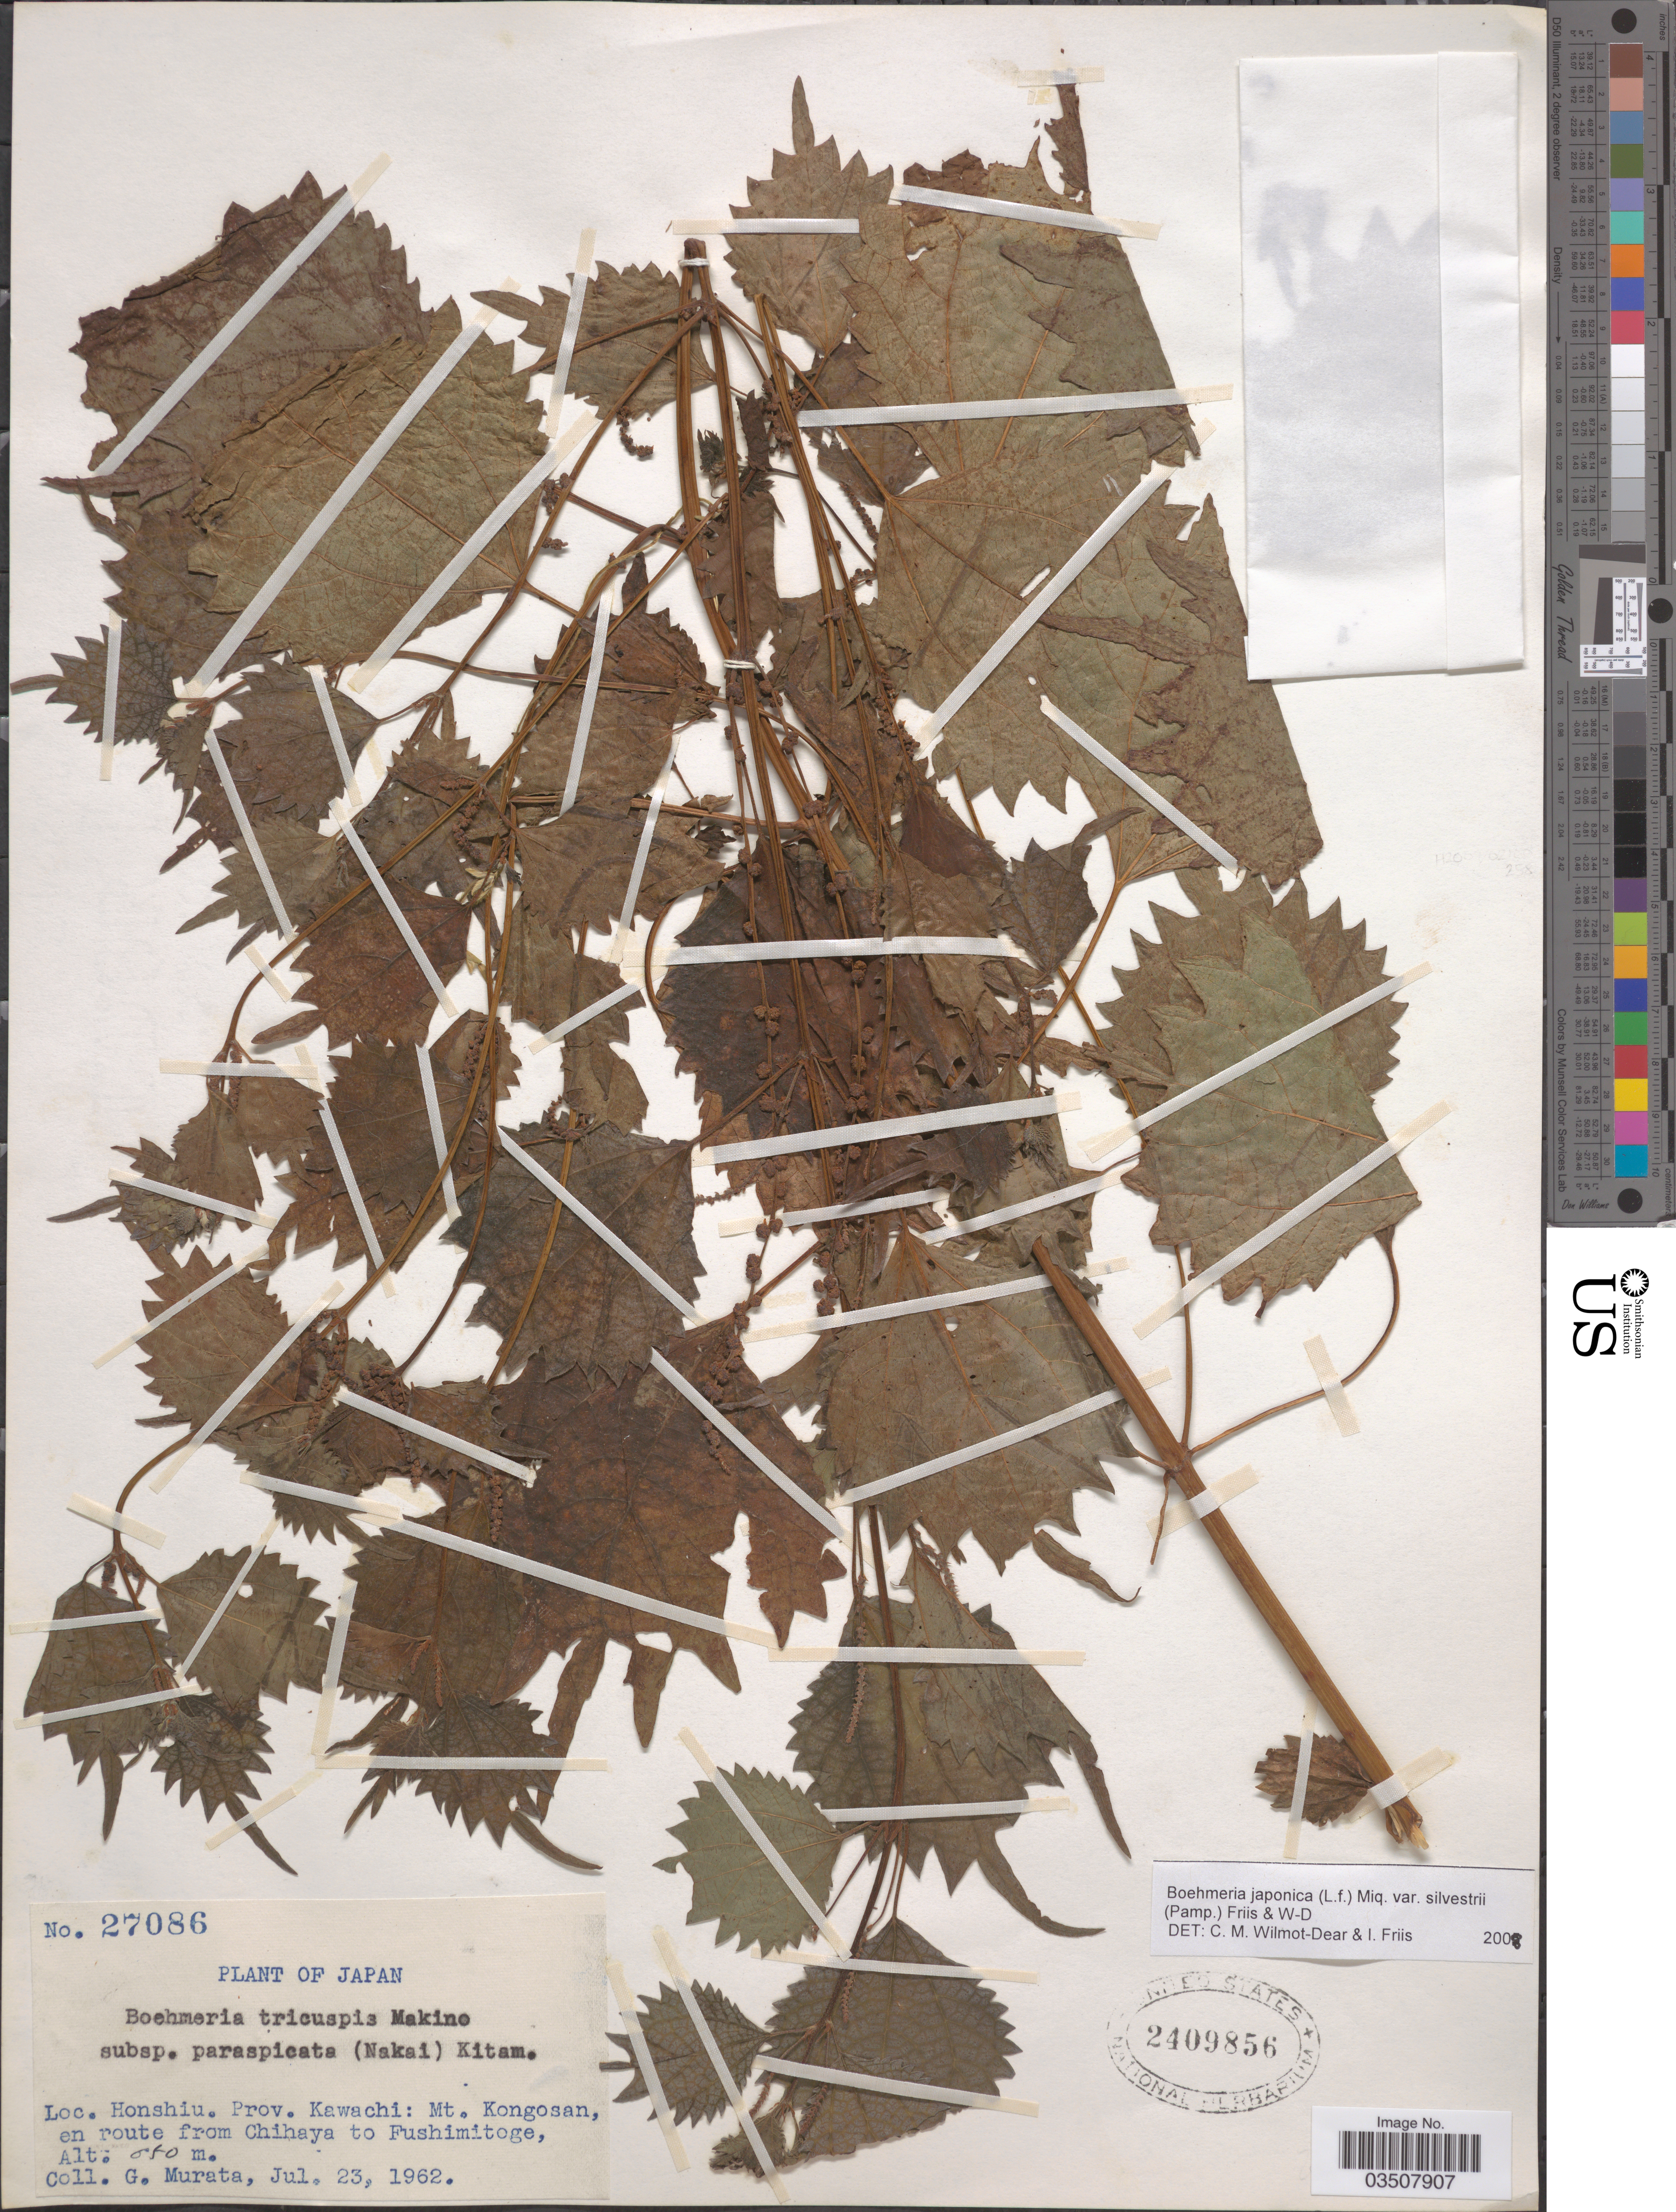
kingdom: Plantae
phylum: Tracheophyta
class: Magnoliopsida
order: Rosales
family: Urticaceae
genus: Boehmeria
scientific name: Boehmeria japonica var. silvestrii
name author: (Pamp.) Friis & Wilmot-Dear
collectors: G. Murata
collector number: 27086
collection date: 1962-07-23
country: Japan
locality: Honshiu. Prov. Kawachi: Mt. Kongosan, en route from Chihaya to Fushimitoge.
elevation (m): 650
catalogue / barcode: US 2409856